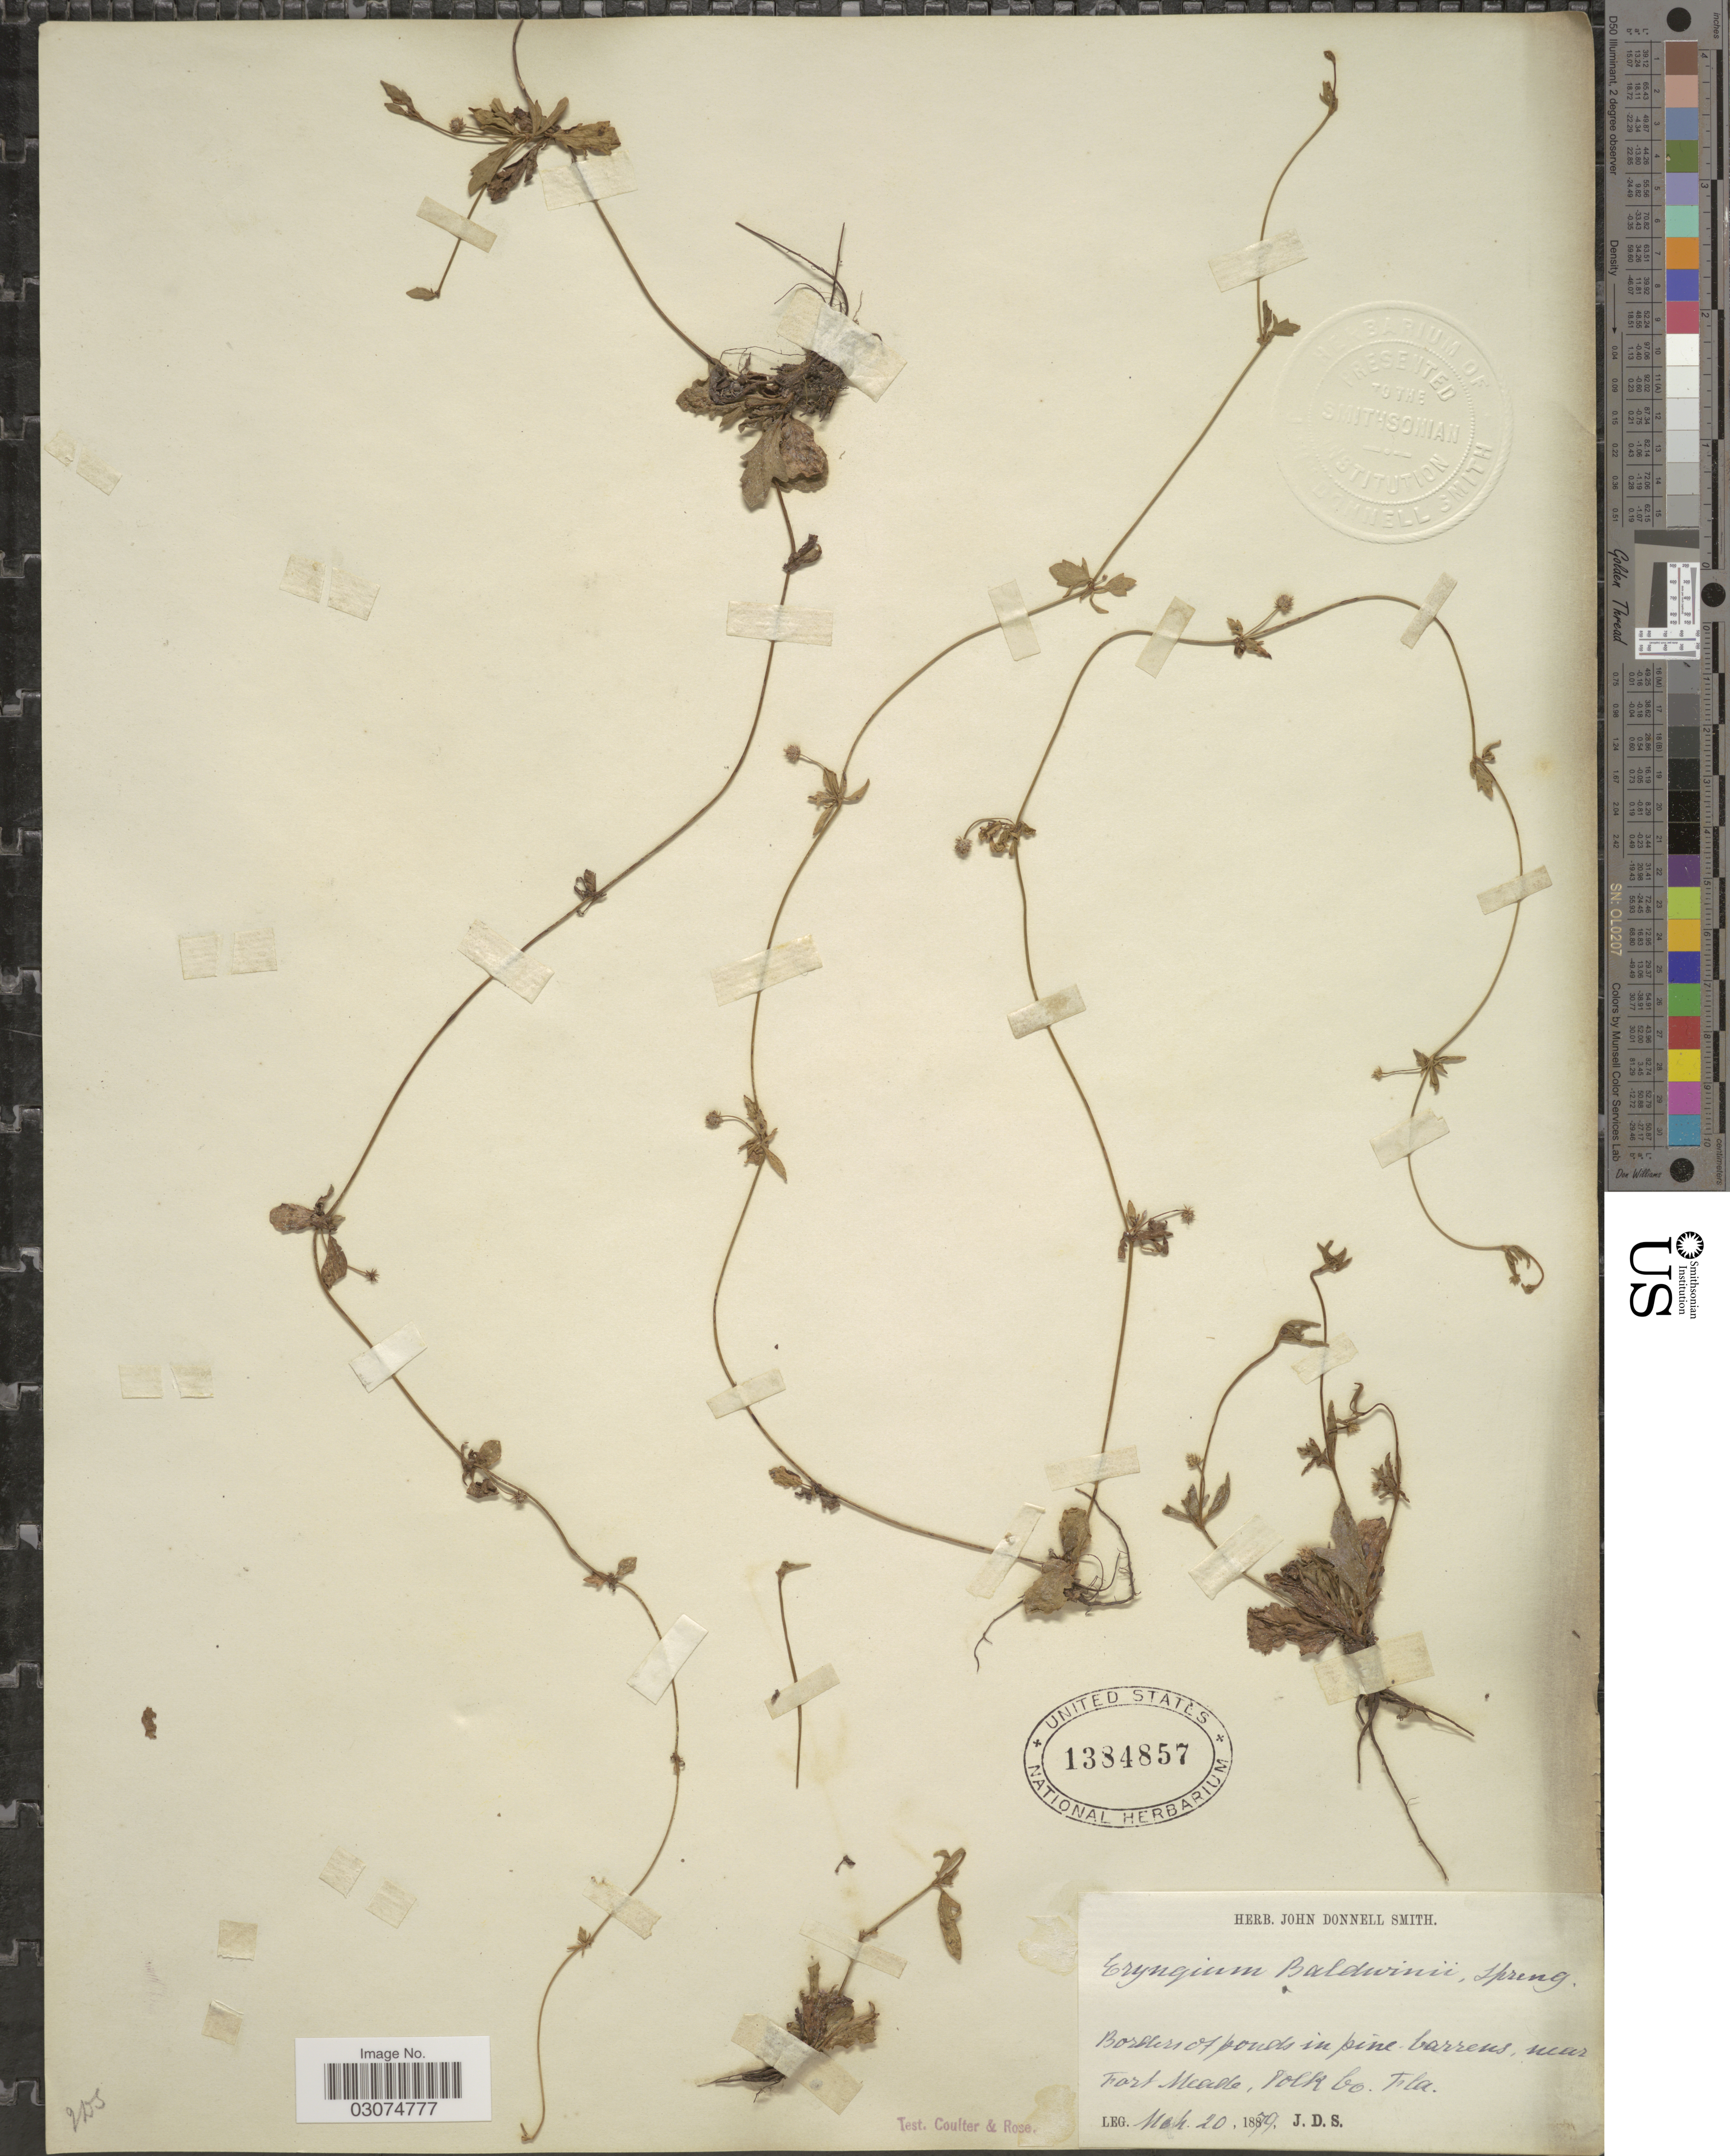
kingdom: Plantae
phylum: Tracheophyta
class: Magnoliopsida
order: Apiales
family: Apiaceae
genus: Eryngium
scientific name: Eryngium baldwinii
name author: Spreng.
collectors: J. Donnell Smith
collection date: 1879-03-20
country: United States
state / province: Florida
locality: Near Fort Meade, Polk Co. Fla.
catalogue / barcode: US 1384857